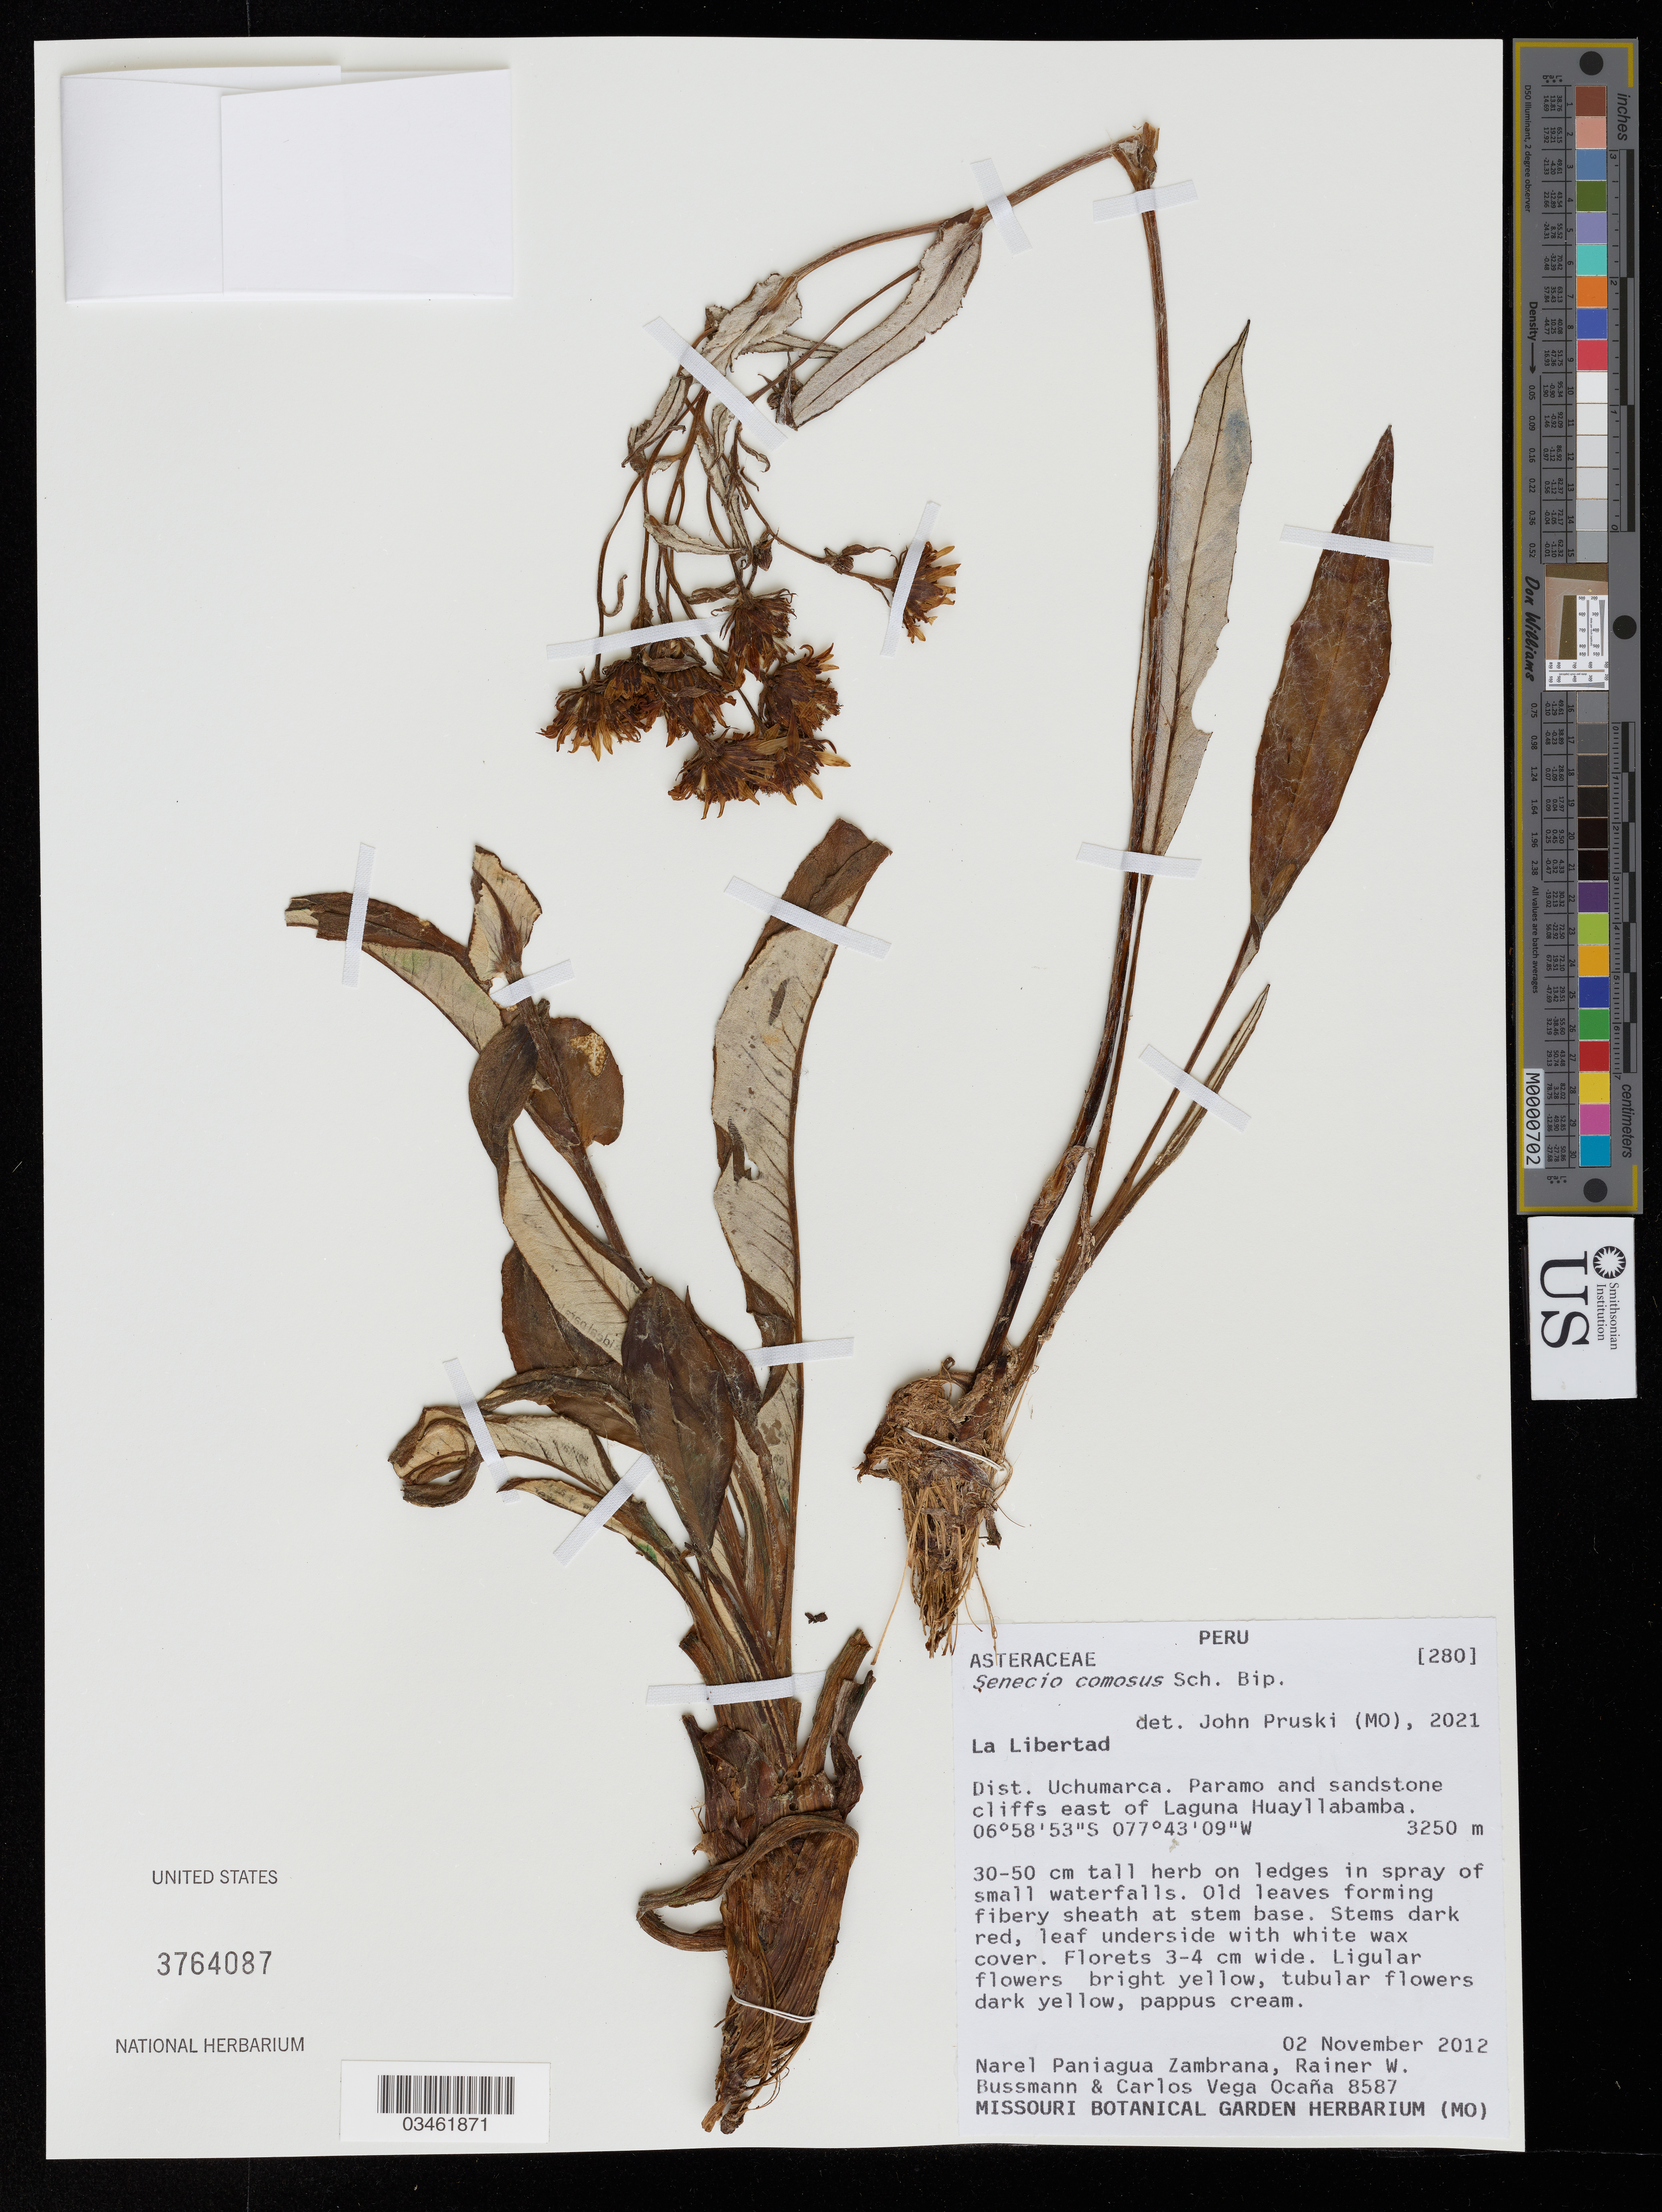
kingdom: Plantae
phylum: Tracheophyta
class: Magnoliopsida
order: Asterales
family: Asteraceae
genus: Senecio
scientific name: Senecio comosus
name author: Sch. Bip.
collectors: N. Zambrana, R. W. Bussmann & C. Vega Ocaña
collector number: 8587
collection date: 2012-11-02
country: Peru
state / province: La Libertad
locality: Dist. Uchumarca. Paramo and sandstone cliffs east of Laguna Huayllabamba.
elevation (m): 3250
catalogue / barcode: US 3764087